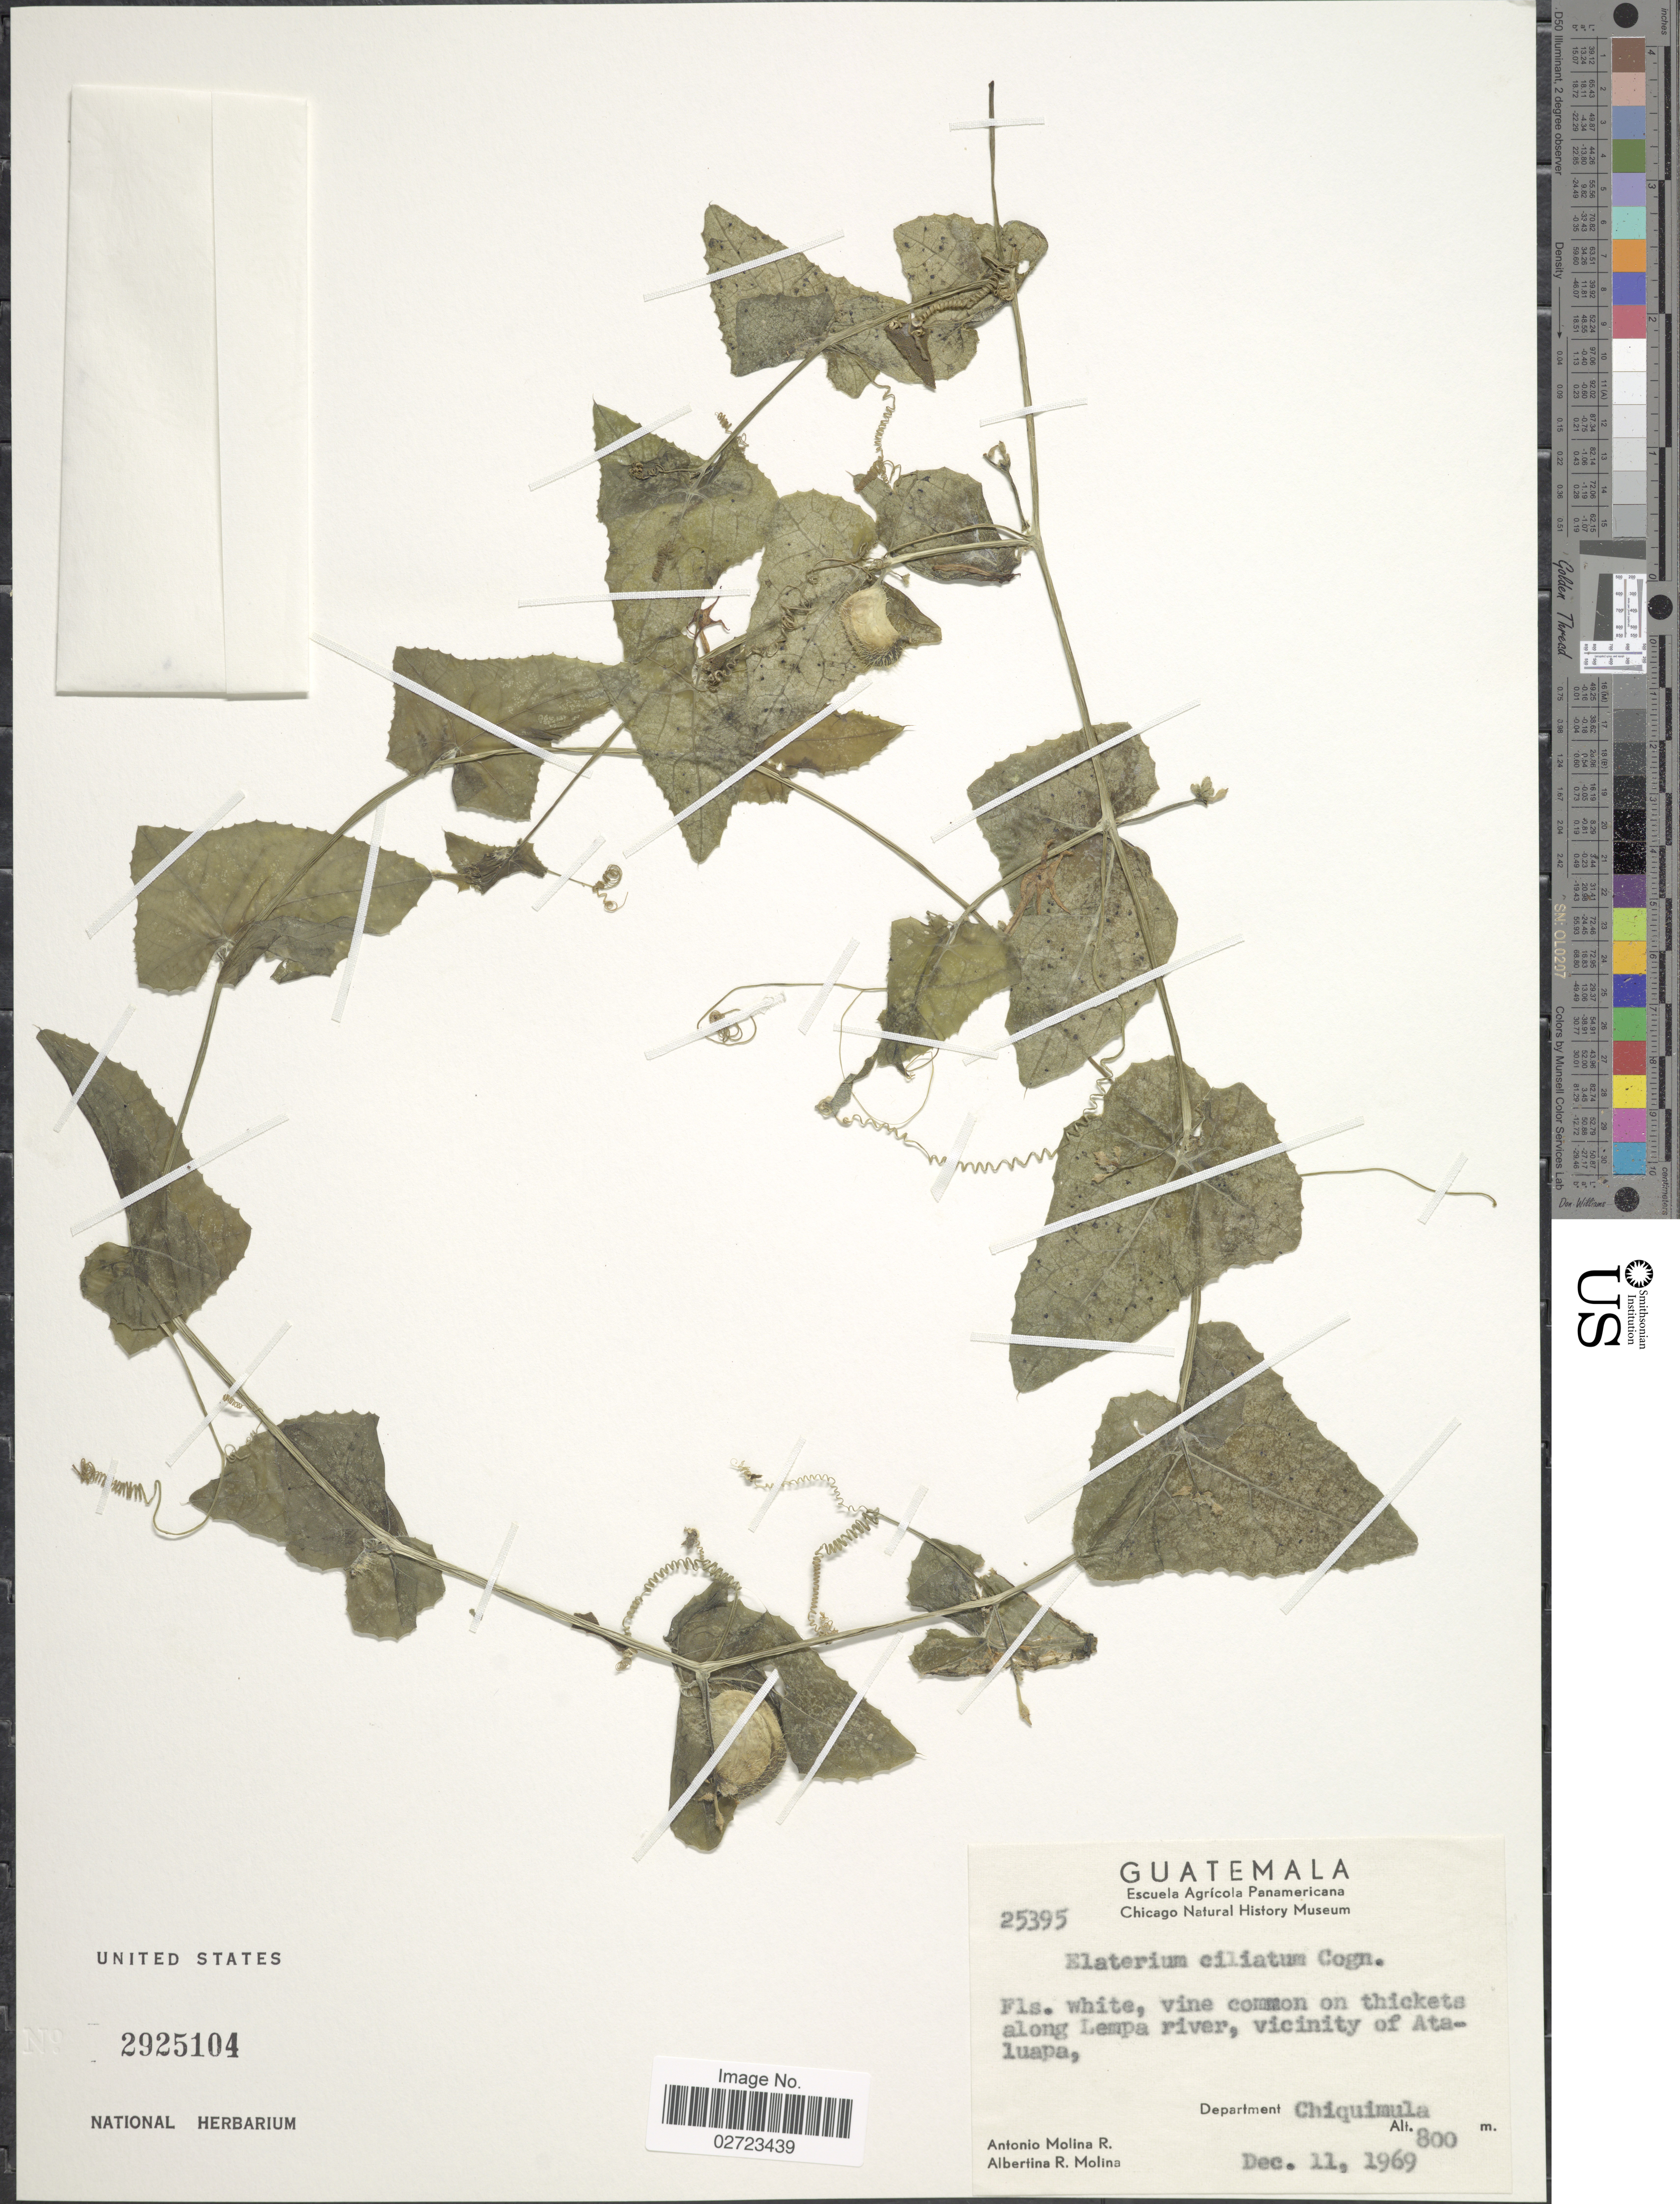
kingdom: Plantae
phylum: Tracheophyta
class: Magnoliopsida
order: Cucurbitales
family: Cucurbitaceae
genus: Cyclanthera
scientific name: Cyclanthera carthagenensis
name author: (Jacq.) H. Schaef. & S.S. Renner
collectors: A. Molina R. & A. R. Molina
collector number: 25395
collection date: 1969-12-11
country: Guatemala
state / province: Chiquimula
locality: On thickets along Lempa river, vicinity of Ataluapa.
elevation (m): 800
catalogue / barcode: US 2925104